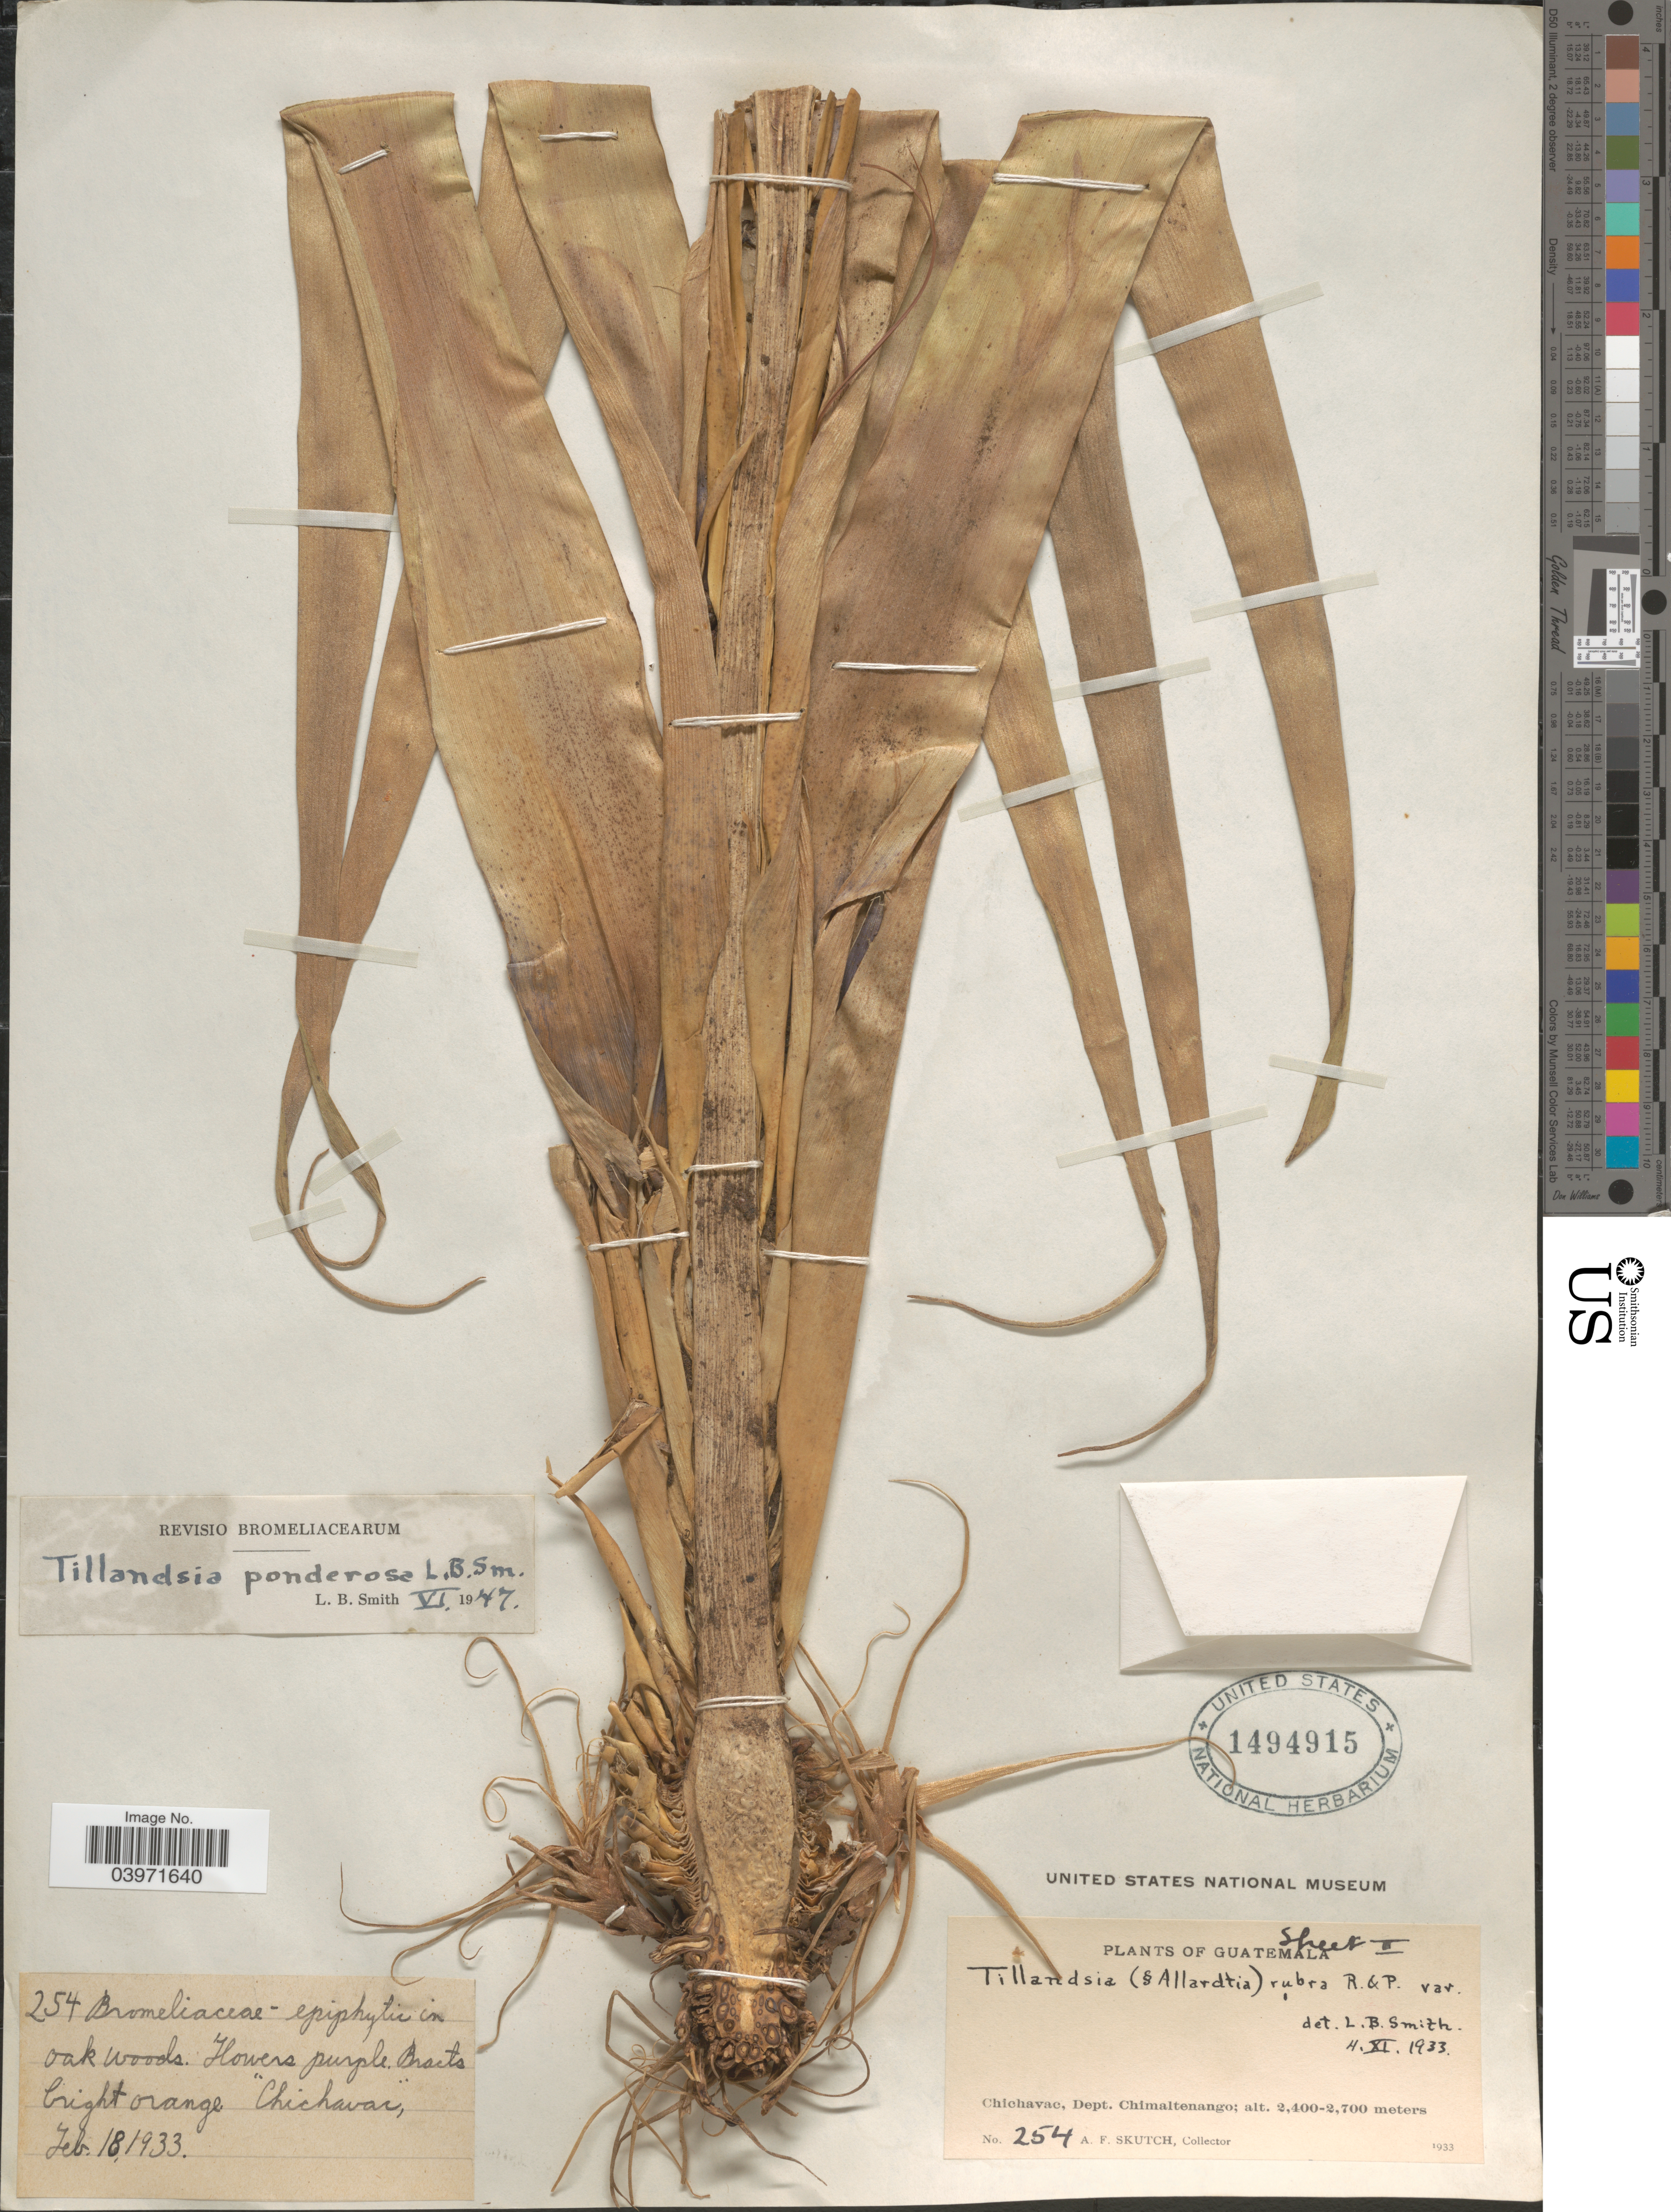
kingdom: Plantae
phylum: Tracheophyta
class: Liliopsida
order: Poales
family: Bromeliaceae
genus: Tillandsia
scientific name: Tillandsia ponderosa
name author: L.B. Sm.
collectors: A. F. Skutch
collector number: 254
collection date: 1933-02-18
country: Guatemala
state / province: Chimaltenango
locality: Chichavac, Dept. Chimaltenango.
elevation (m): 2400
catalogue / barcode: US 1494915